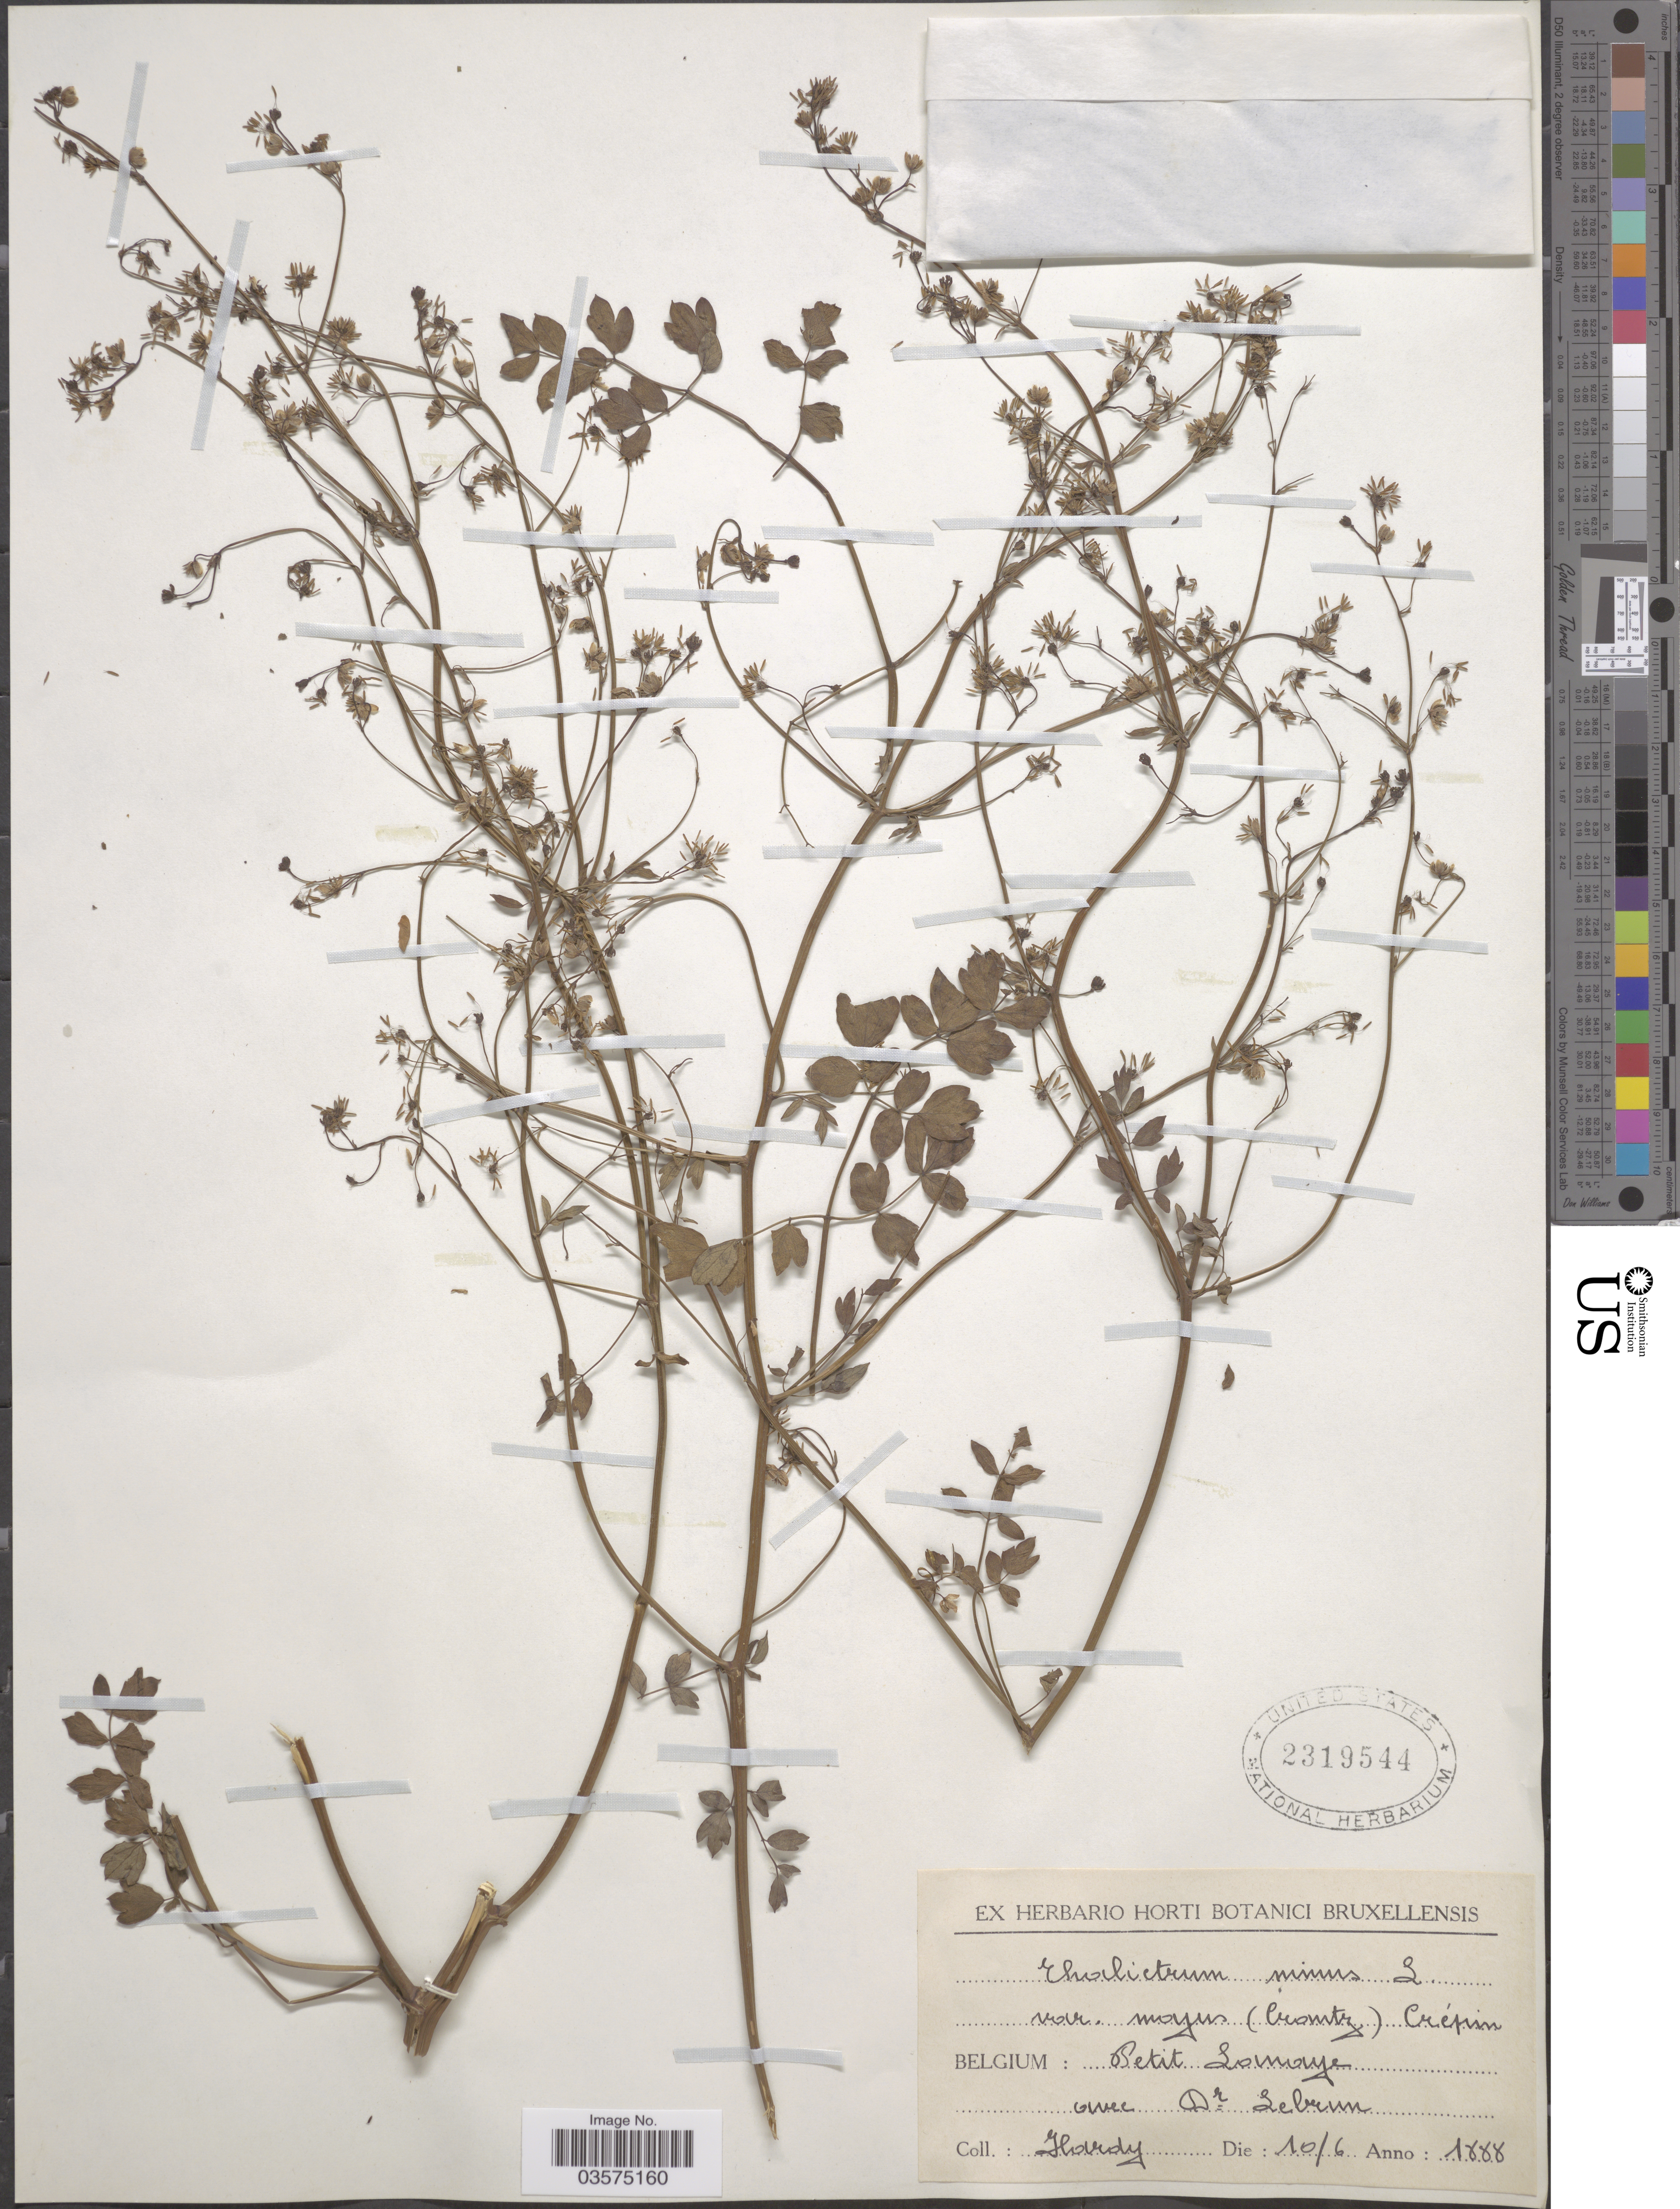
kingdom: Plantae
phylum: Tracheophyta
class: Magnoliopsida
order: Ranunculales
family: Ranunculaceae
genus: Thalictrum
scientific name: Thalictrum minus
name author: L.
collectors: -. Hardy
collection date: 1888-06-10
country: Belgium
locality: Petit Lomaye.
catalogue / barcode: US 2319544